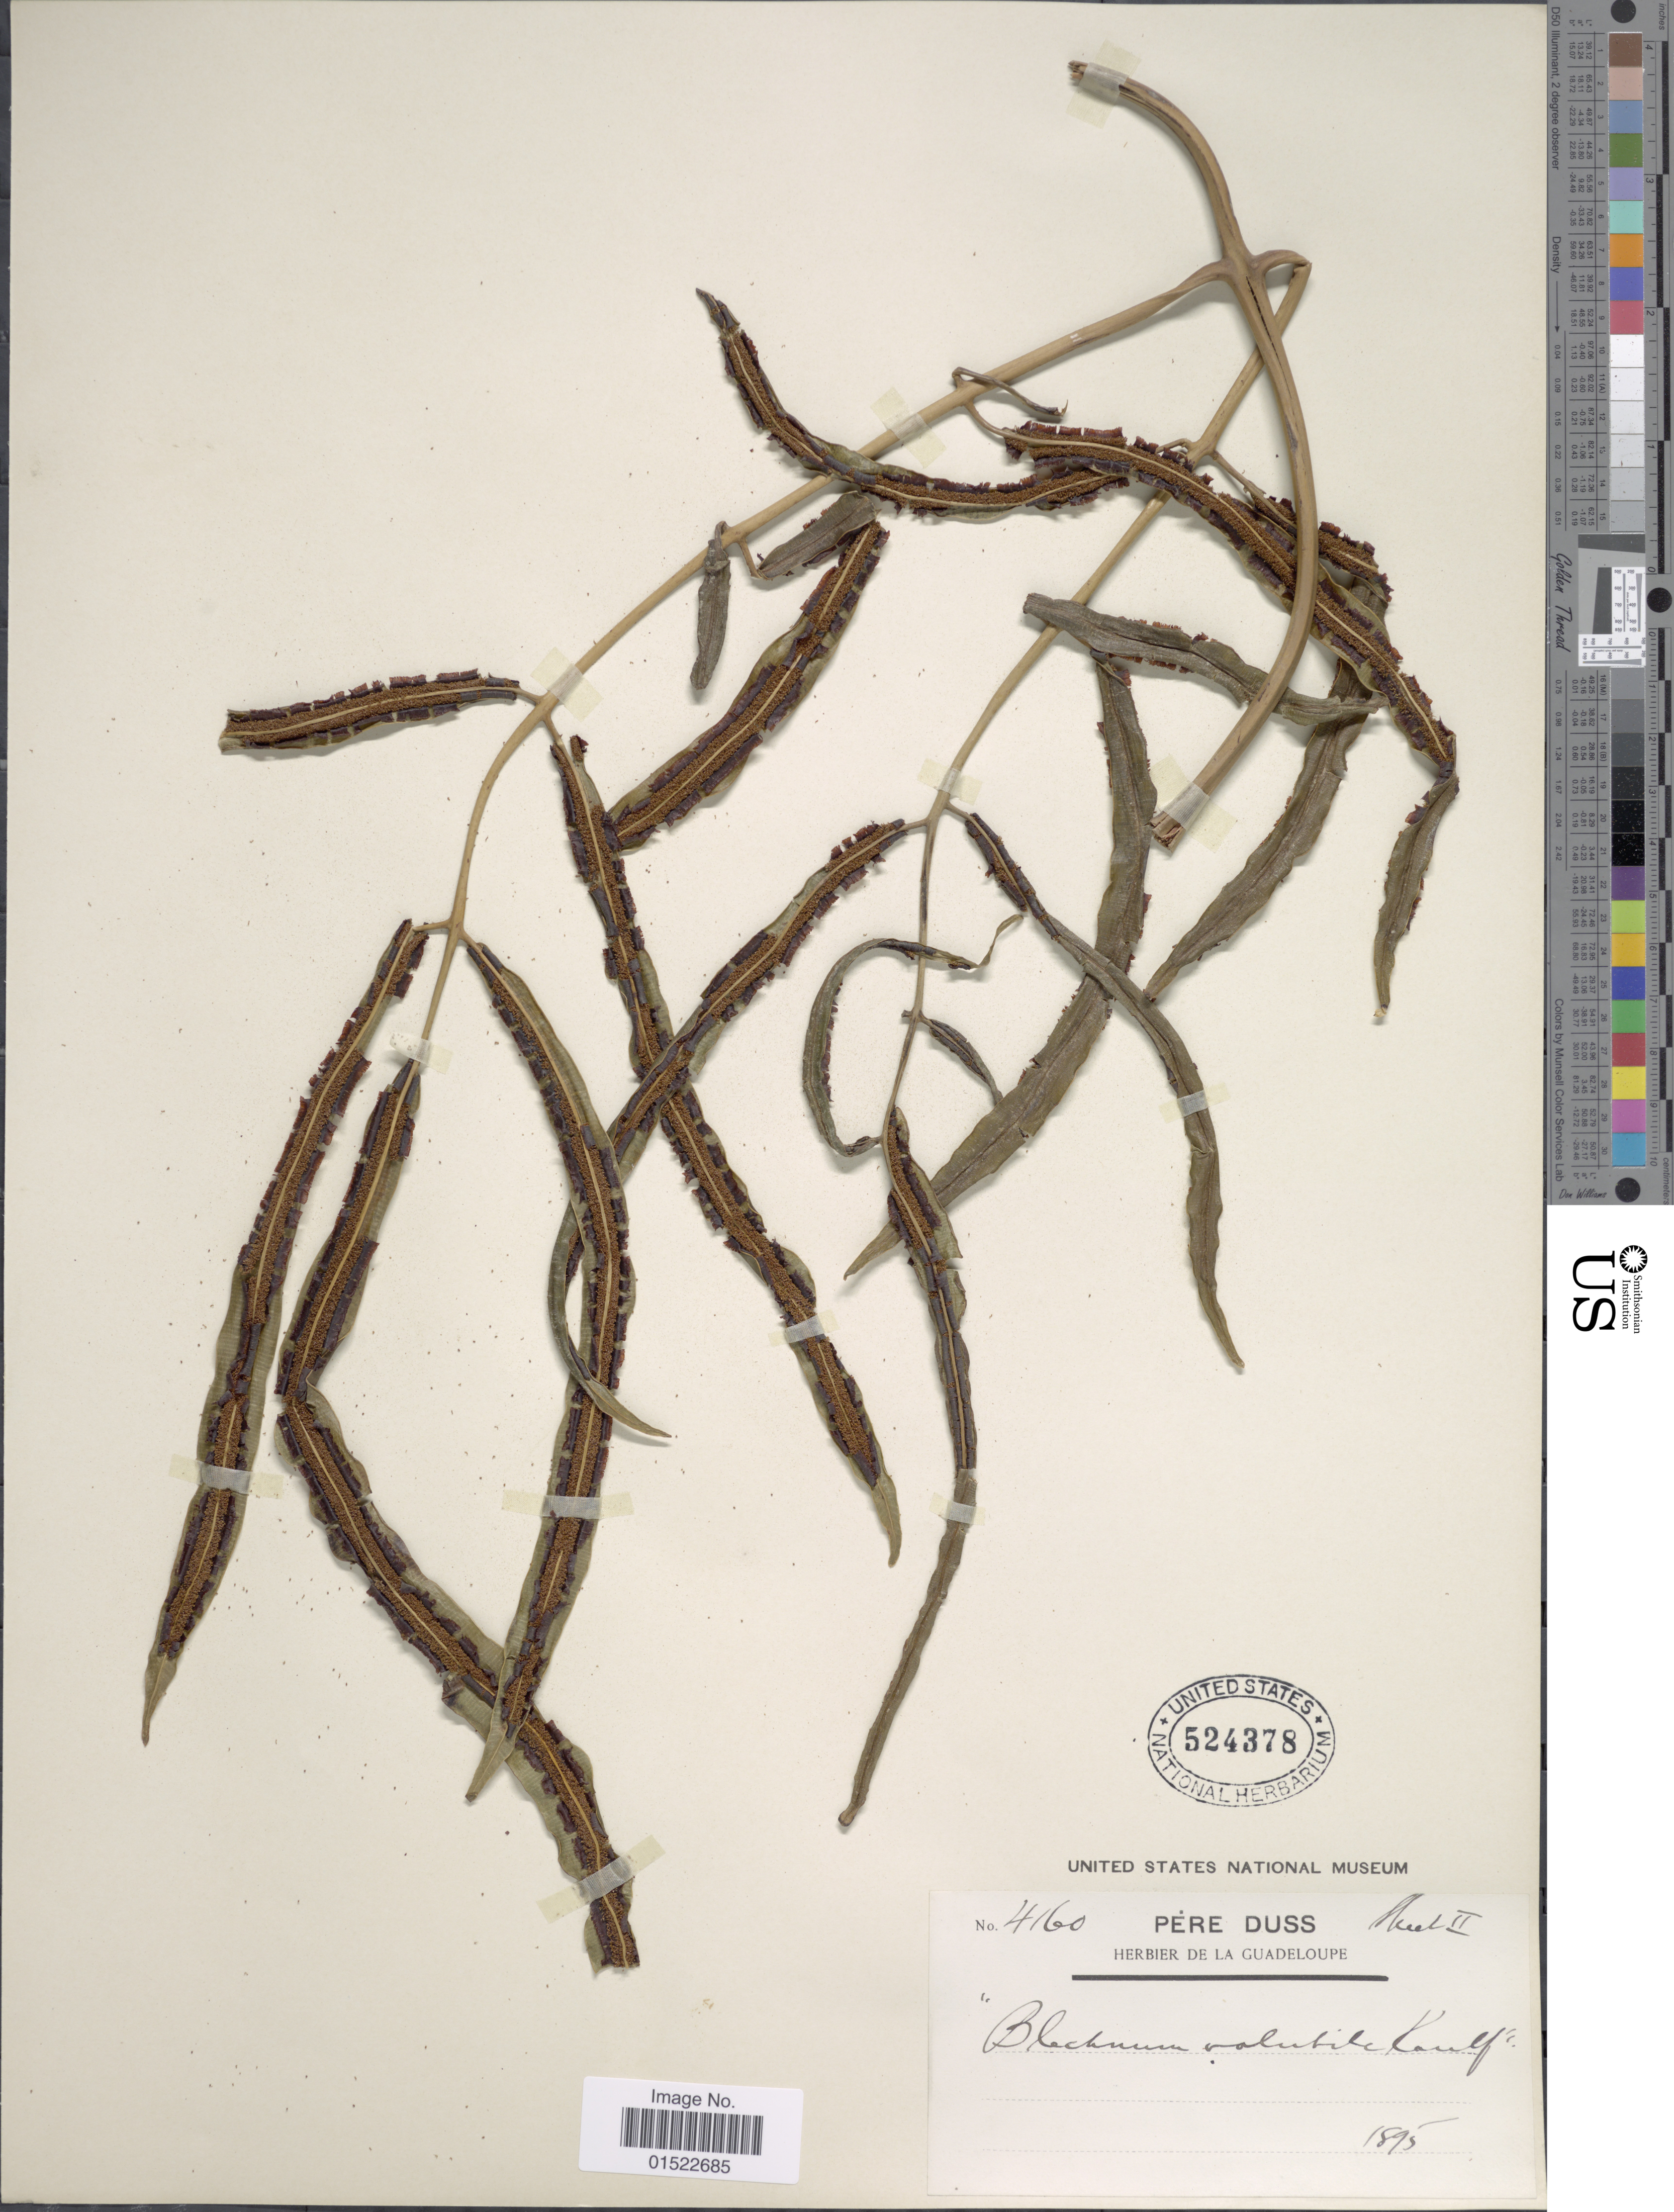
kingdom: Plantae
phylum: Tracheophyta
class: Polypodiopsida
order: Polypodiales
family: Blechnaceae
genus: Salpichlaena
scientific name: Salpichlaena volubilis subsp. volubilis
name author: (Kaulf.) J. Sm.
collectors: Père Duss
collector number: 4160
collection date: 1895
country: Guadeloupe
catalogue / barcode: US 524378